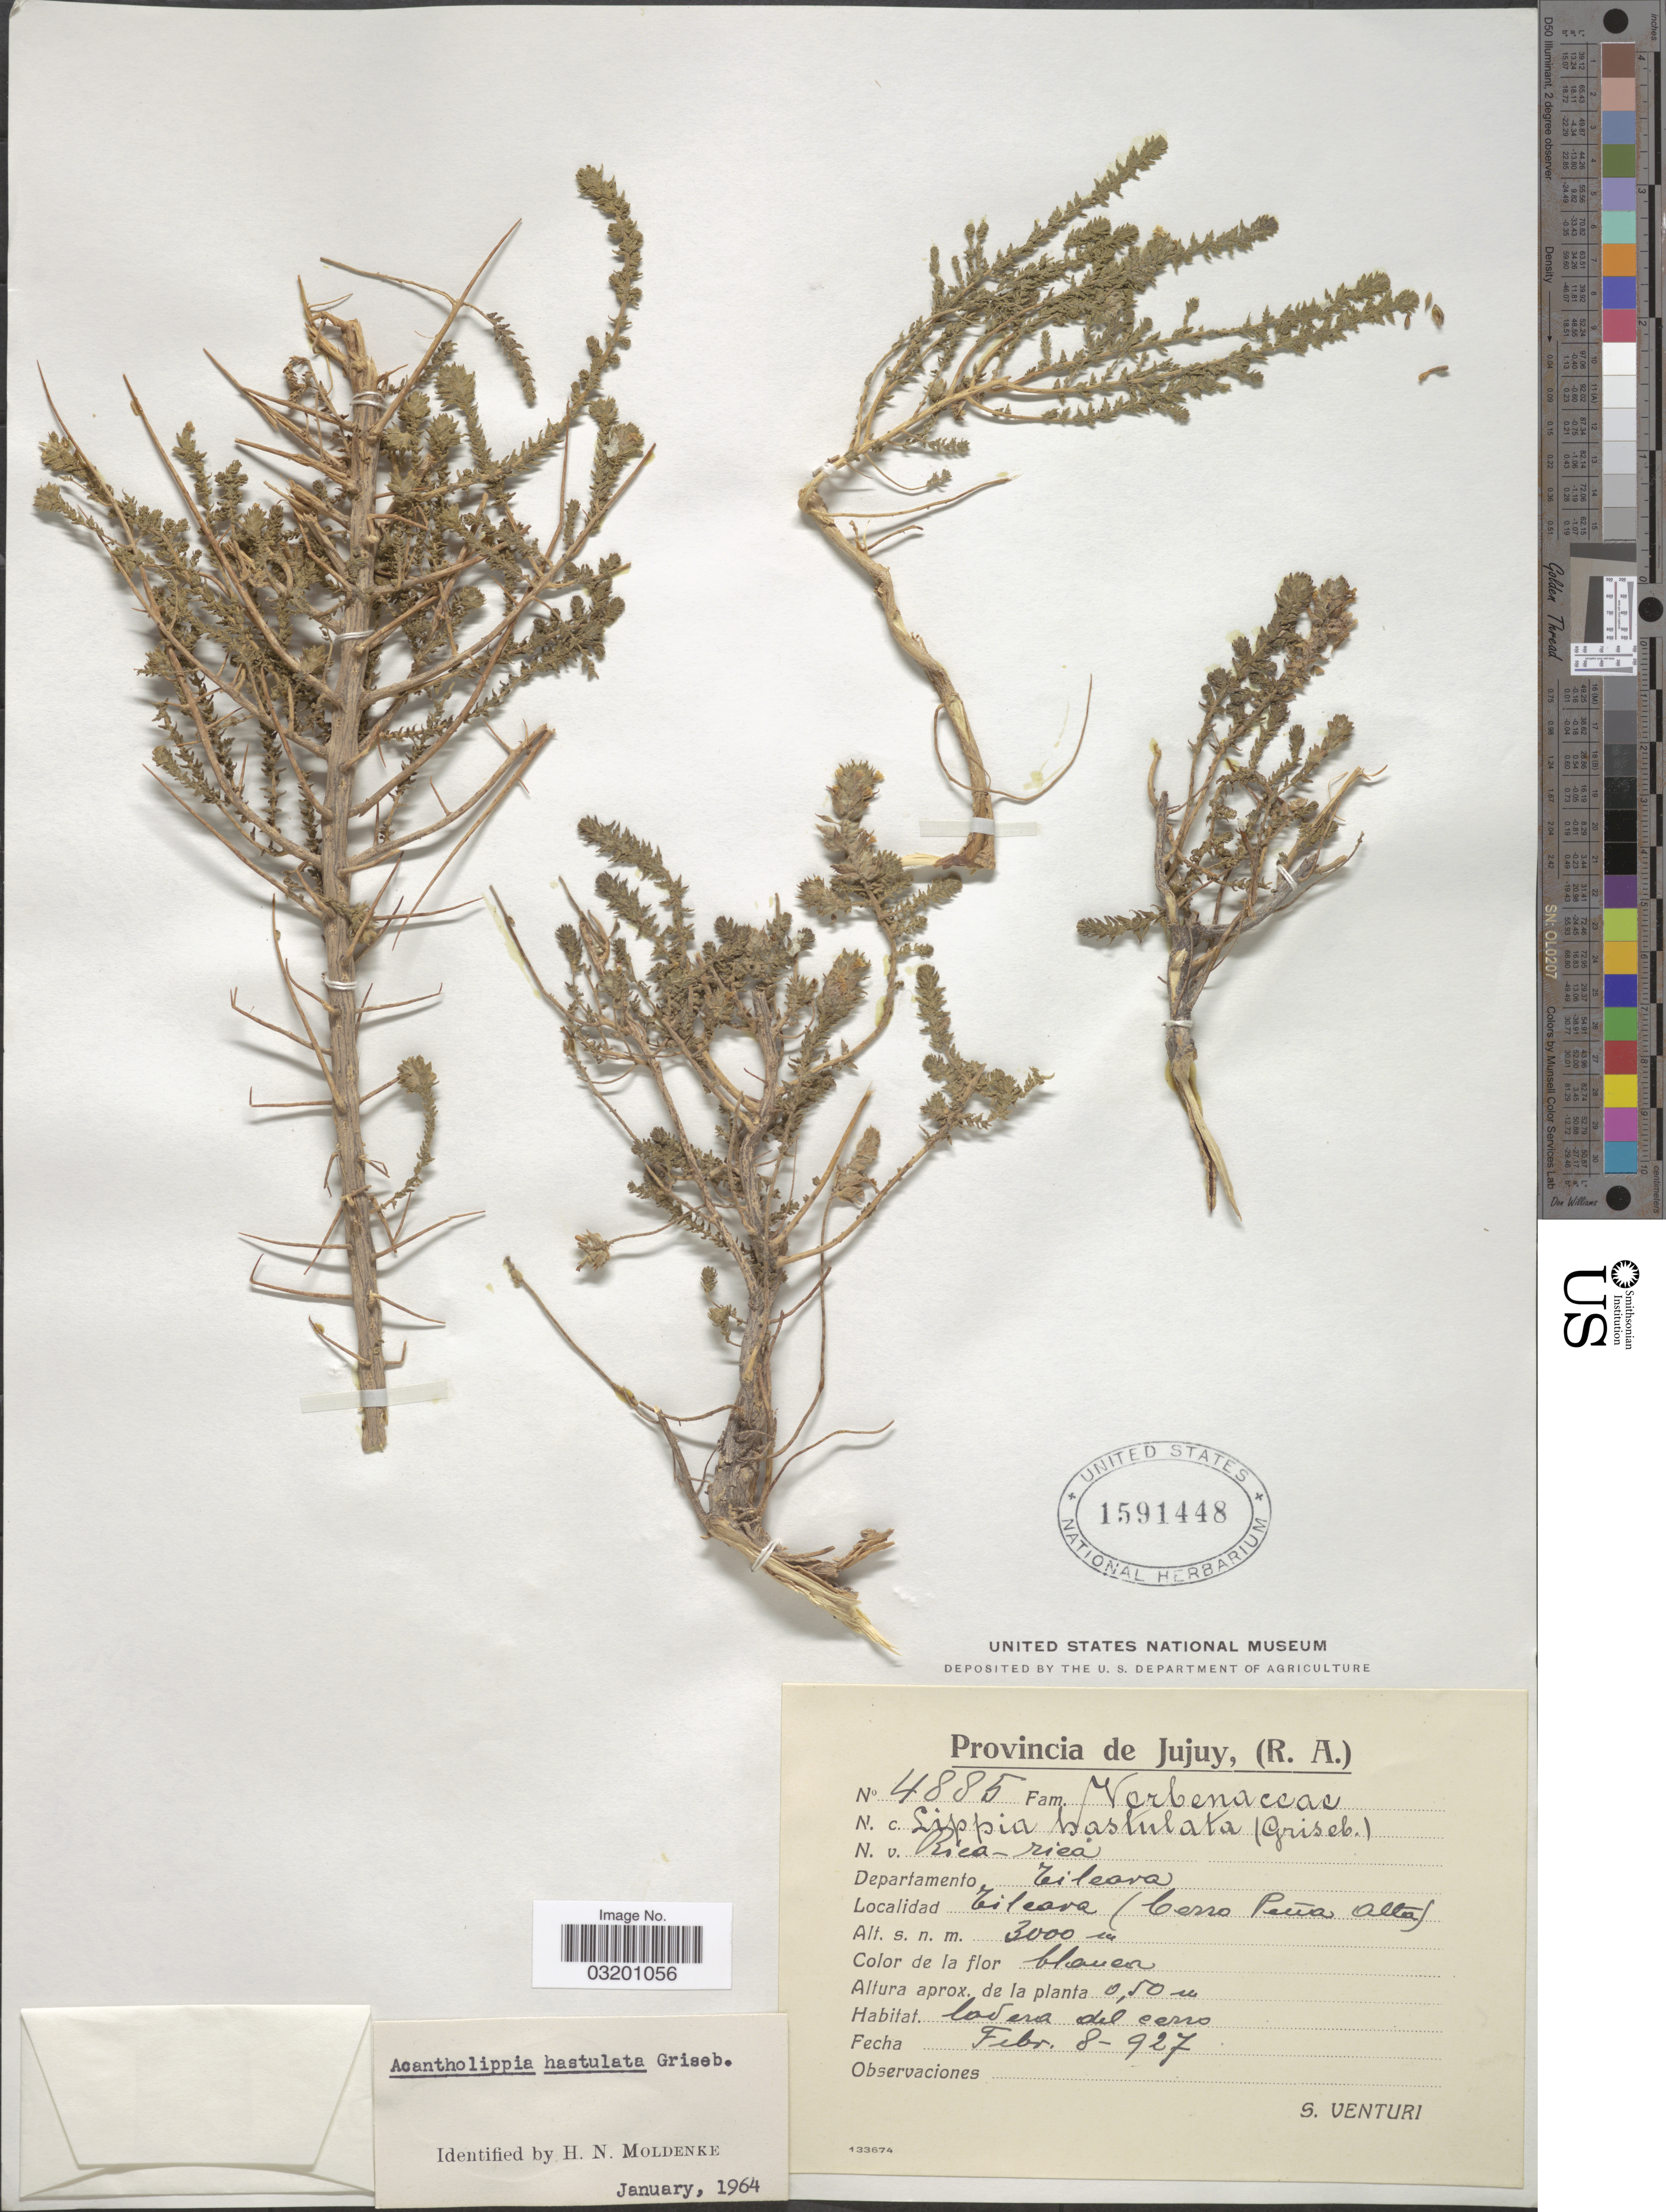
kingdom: Plantae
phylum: Tracheophyta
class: Magnoliopsida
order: Lamiales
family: Verbenaceae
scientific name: Acantholippa hastulata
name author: Griseb.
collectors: S. Venturi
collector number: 4885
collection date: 1927-02-08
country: Argentina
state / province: Jujuy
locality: Departamento Tilcara, Tilcara (Cerro Peña Alta).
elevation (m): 3000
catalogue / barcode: US 1591448